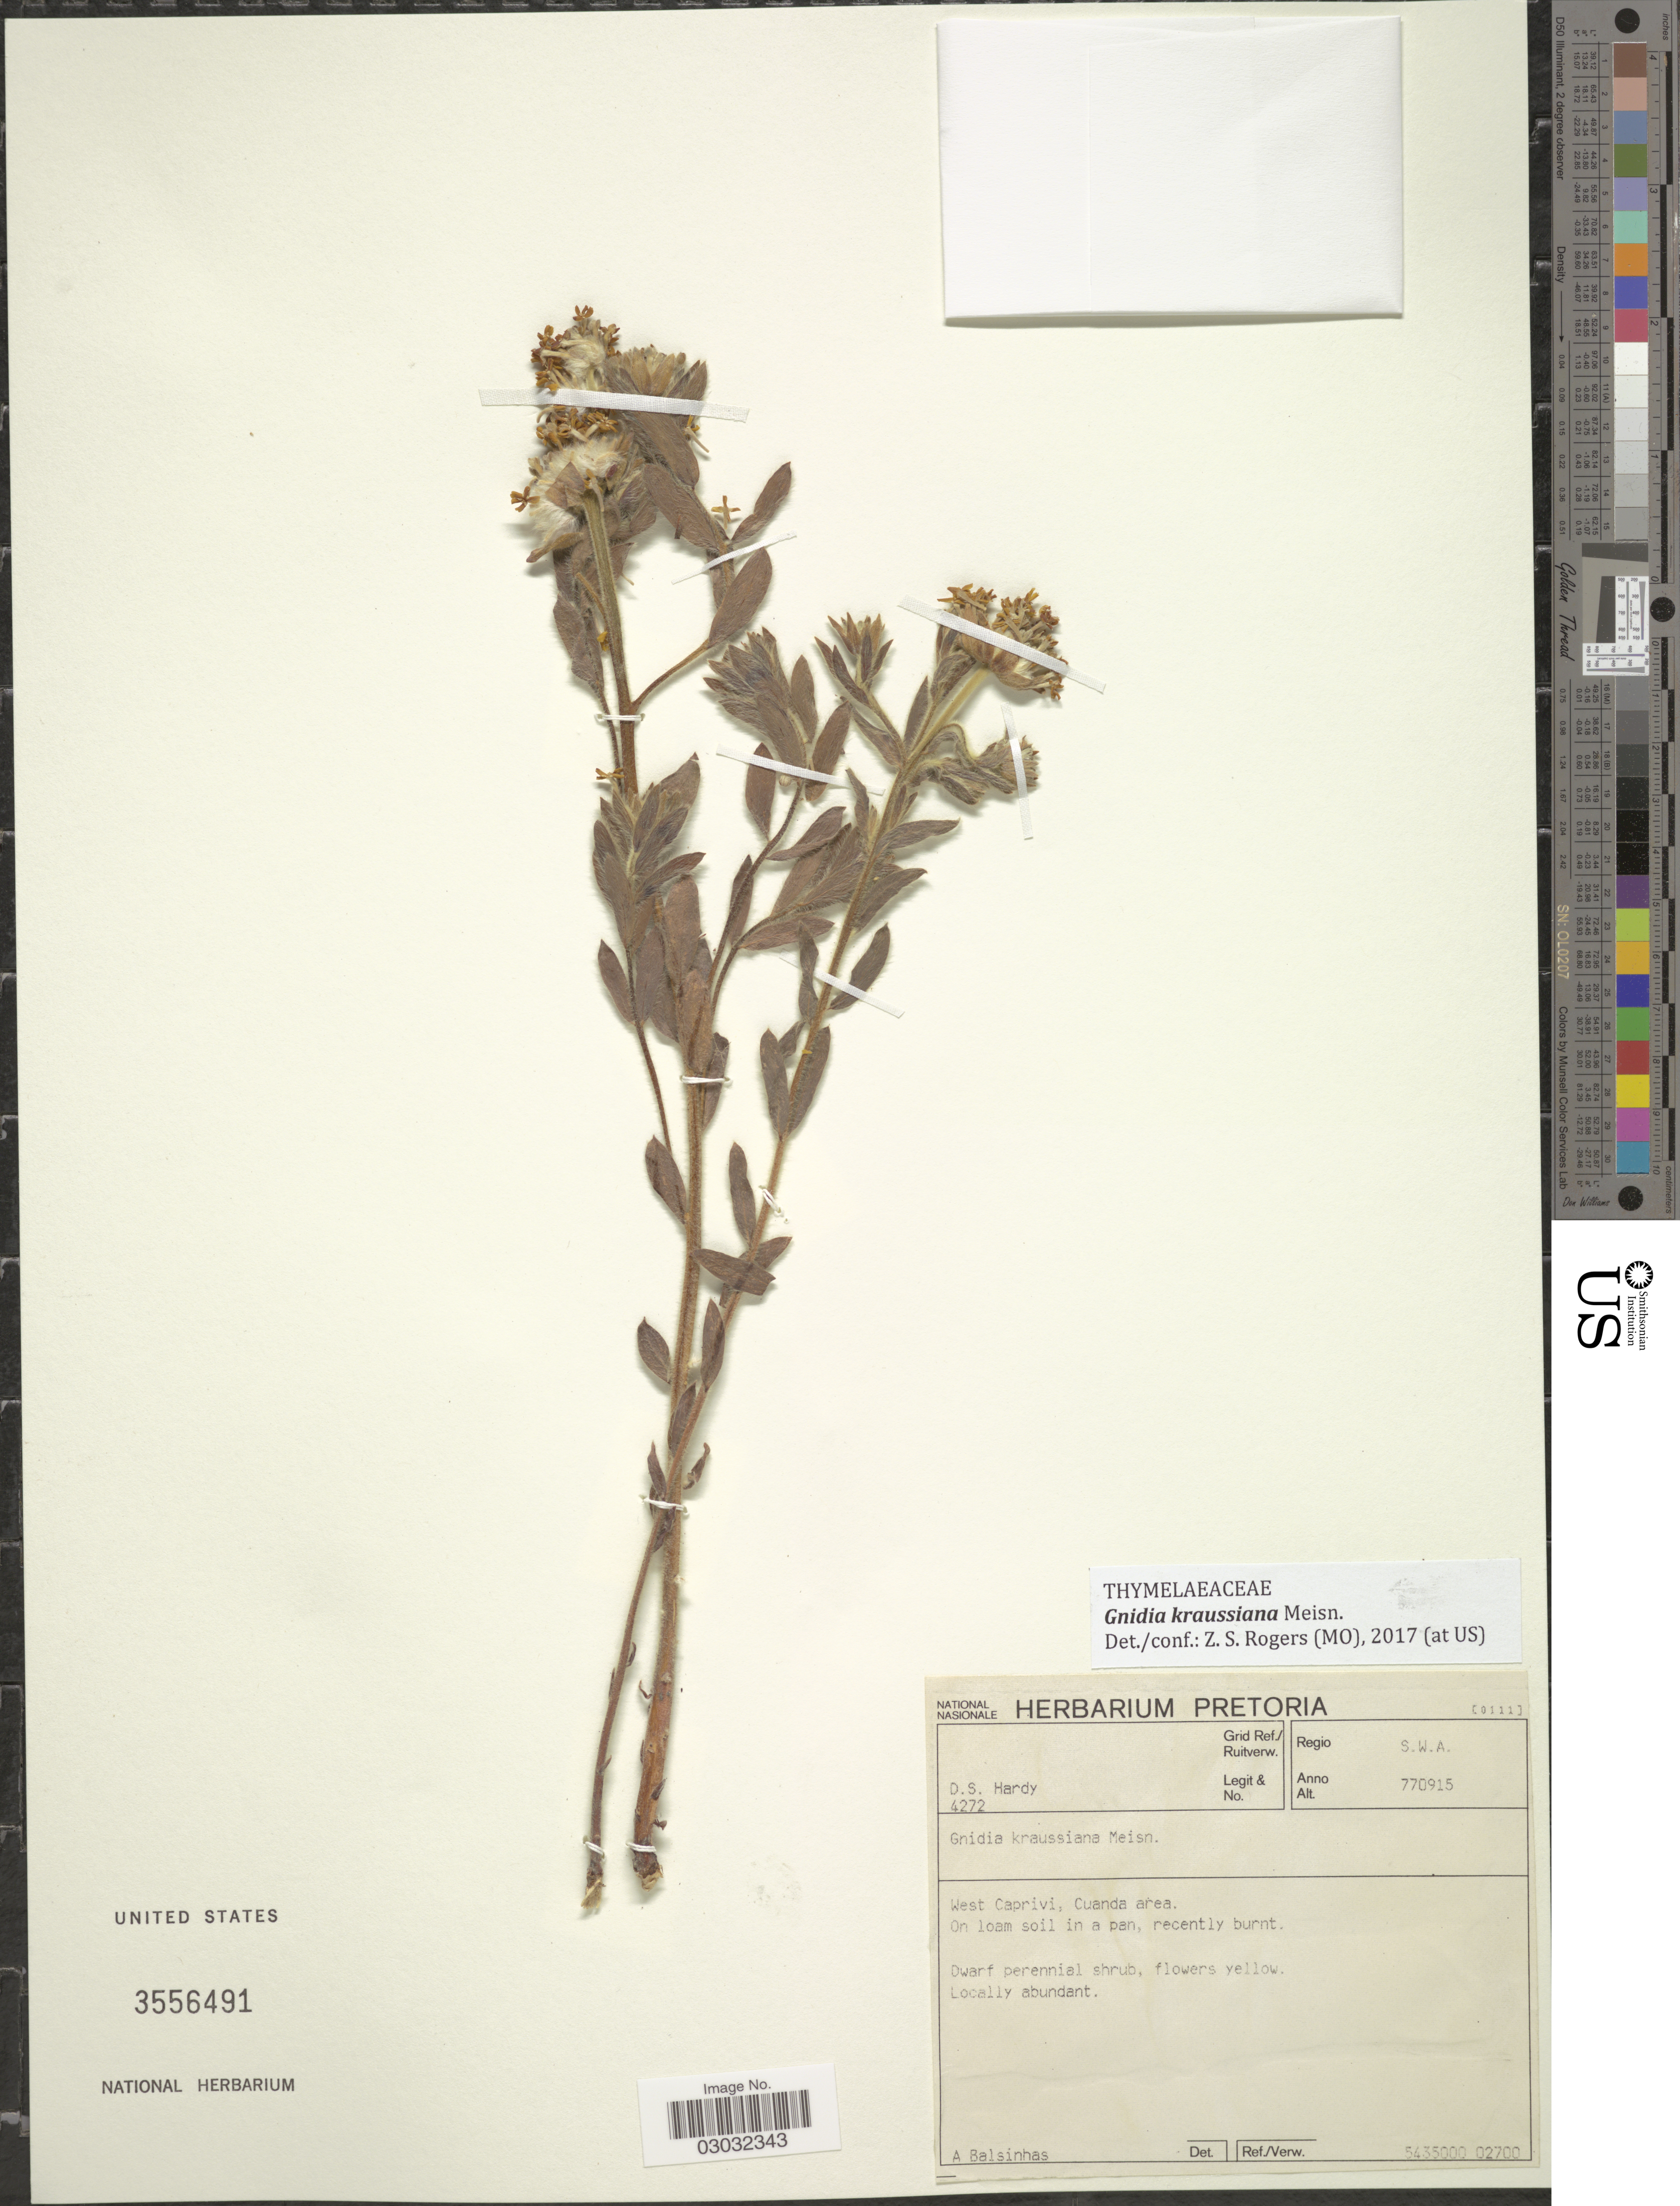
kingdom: Plantae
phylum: Tracheophyta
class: Magnoliopsida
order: Malvales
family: Thymelaeaceae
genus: Lasiosiphon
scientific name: Lasiosiphon kraussianus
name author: (Meisn.) Meisn.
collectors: D. Hardy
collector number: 4272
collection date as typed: Transcribed d/m/y: 15/9/77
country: Namibia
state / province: Caprivi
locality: Regio S. W. A. West Caprivi, Cuanda area.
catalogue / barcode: US 3556491